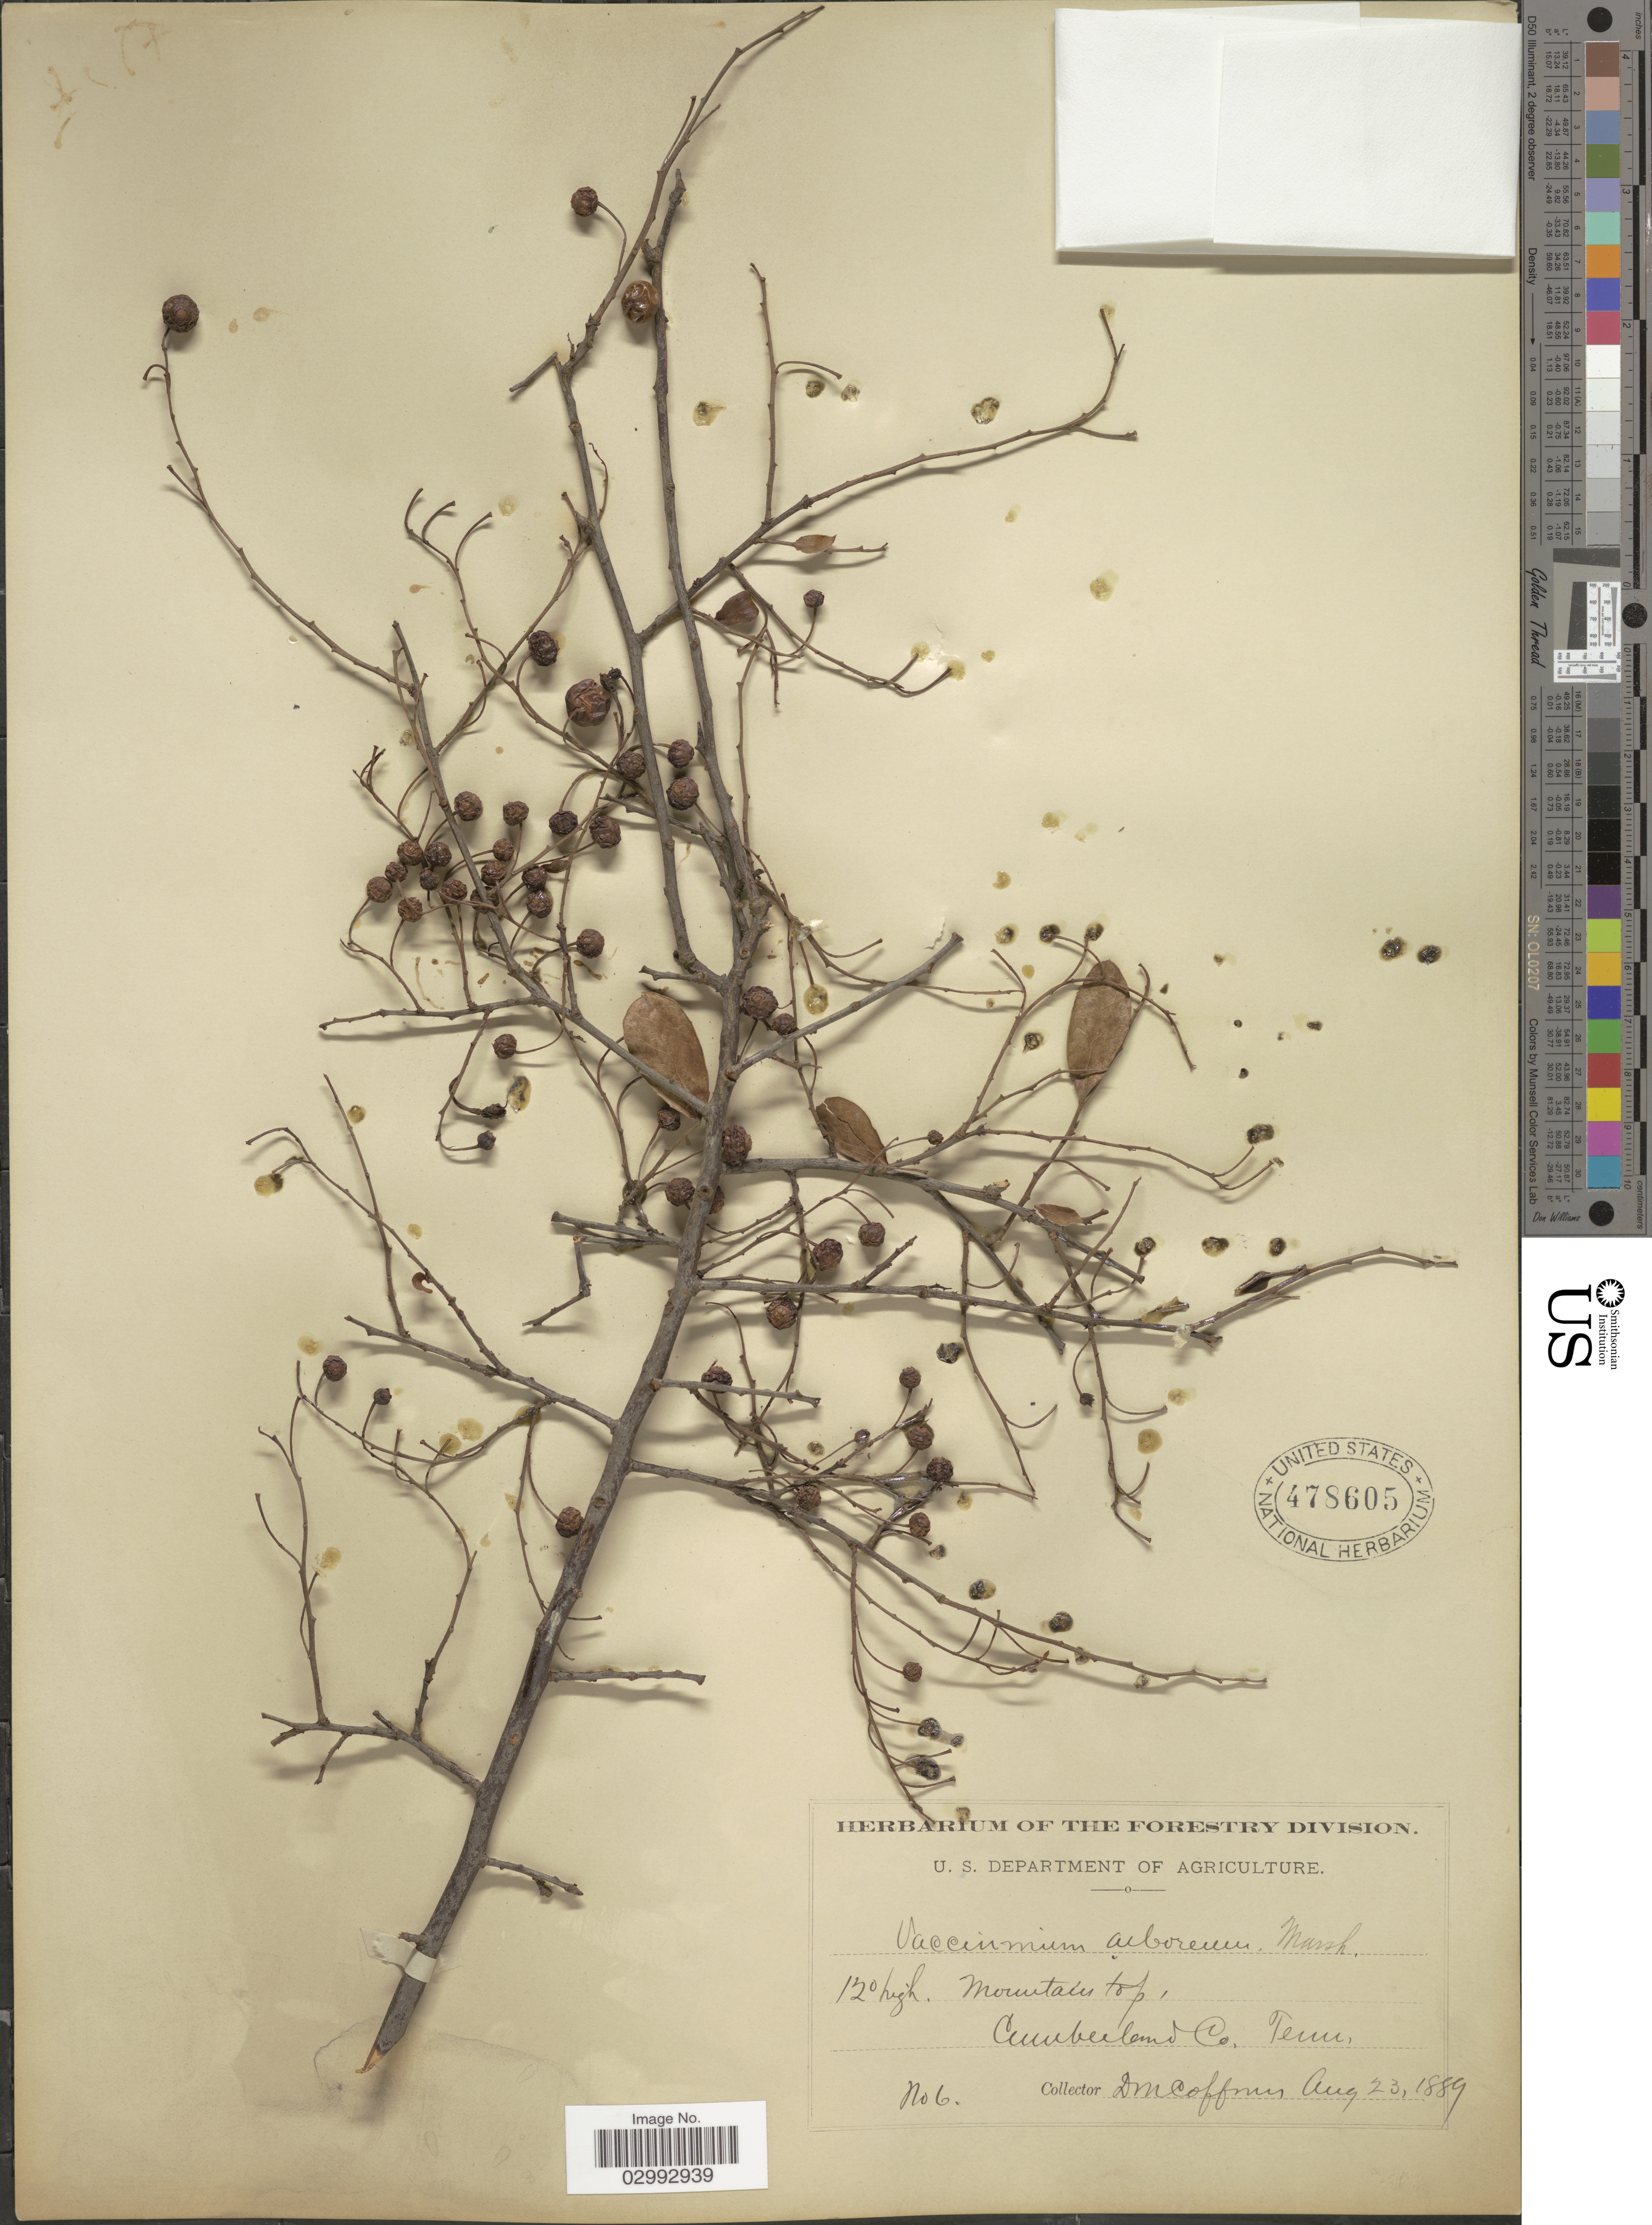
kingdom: Plantae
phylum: Tracheophyta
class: Magnoliopsida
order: Ericales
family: Ericaceae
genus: Batodendron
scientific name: Batodendron arboreum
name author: Nutt.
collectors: D. M. Coffman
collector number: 6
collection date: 1889-08-23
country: United States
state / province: Tennessee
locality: Mountain top, Cumberland Co.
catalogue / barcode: US 478605